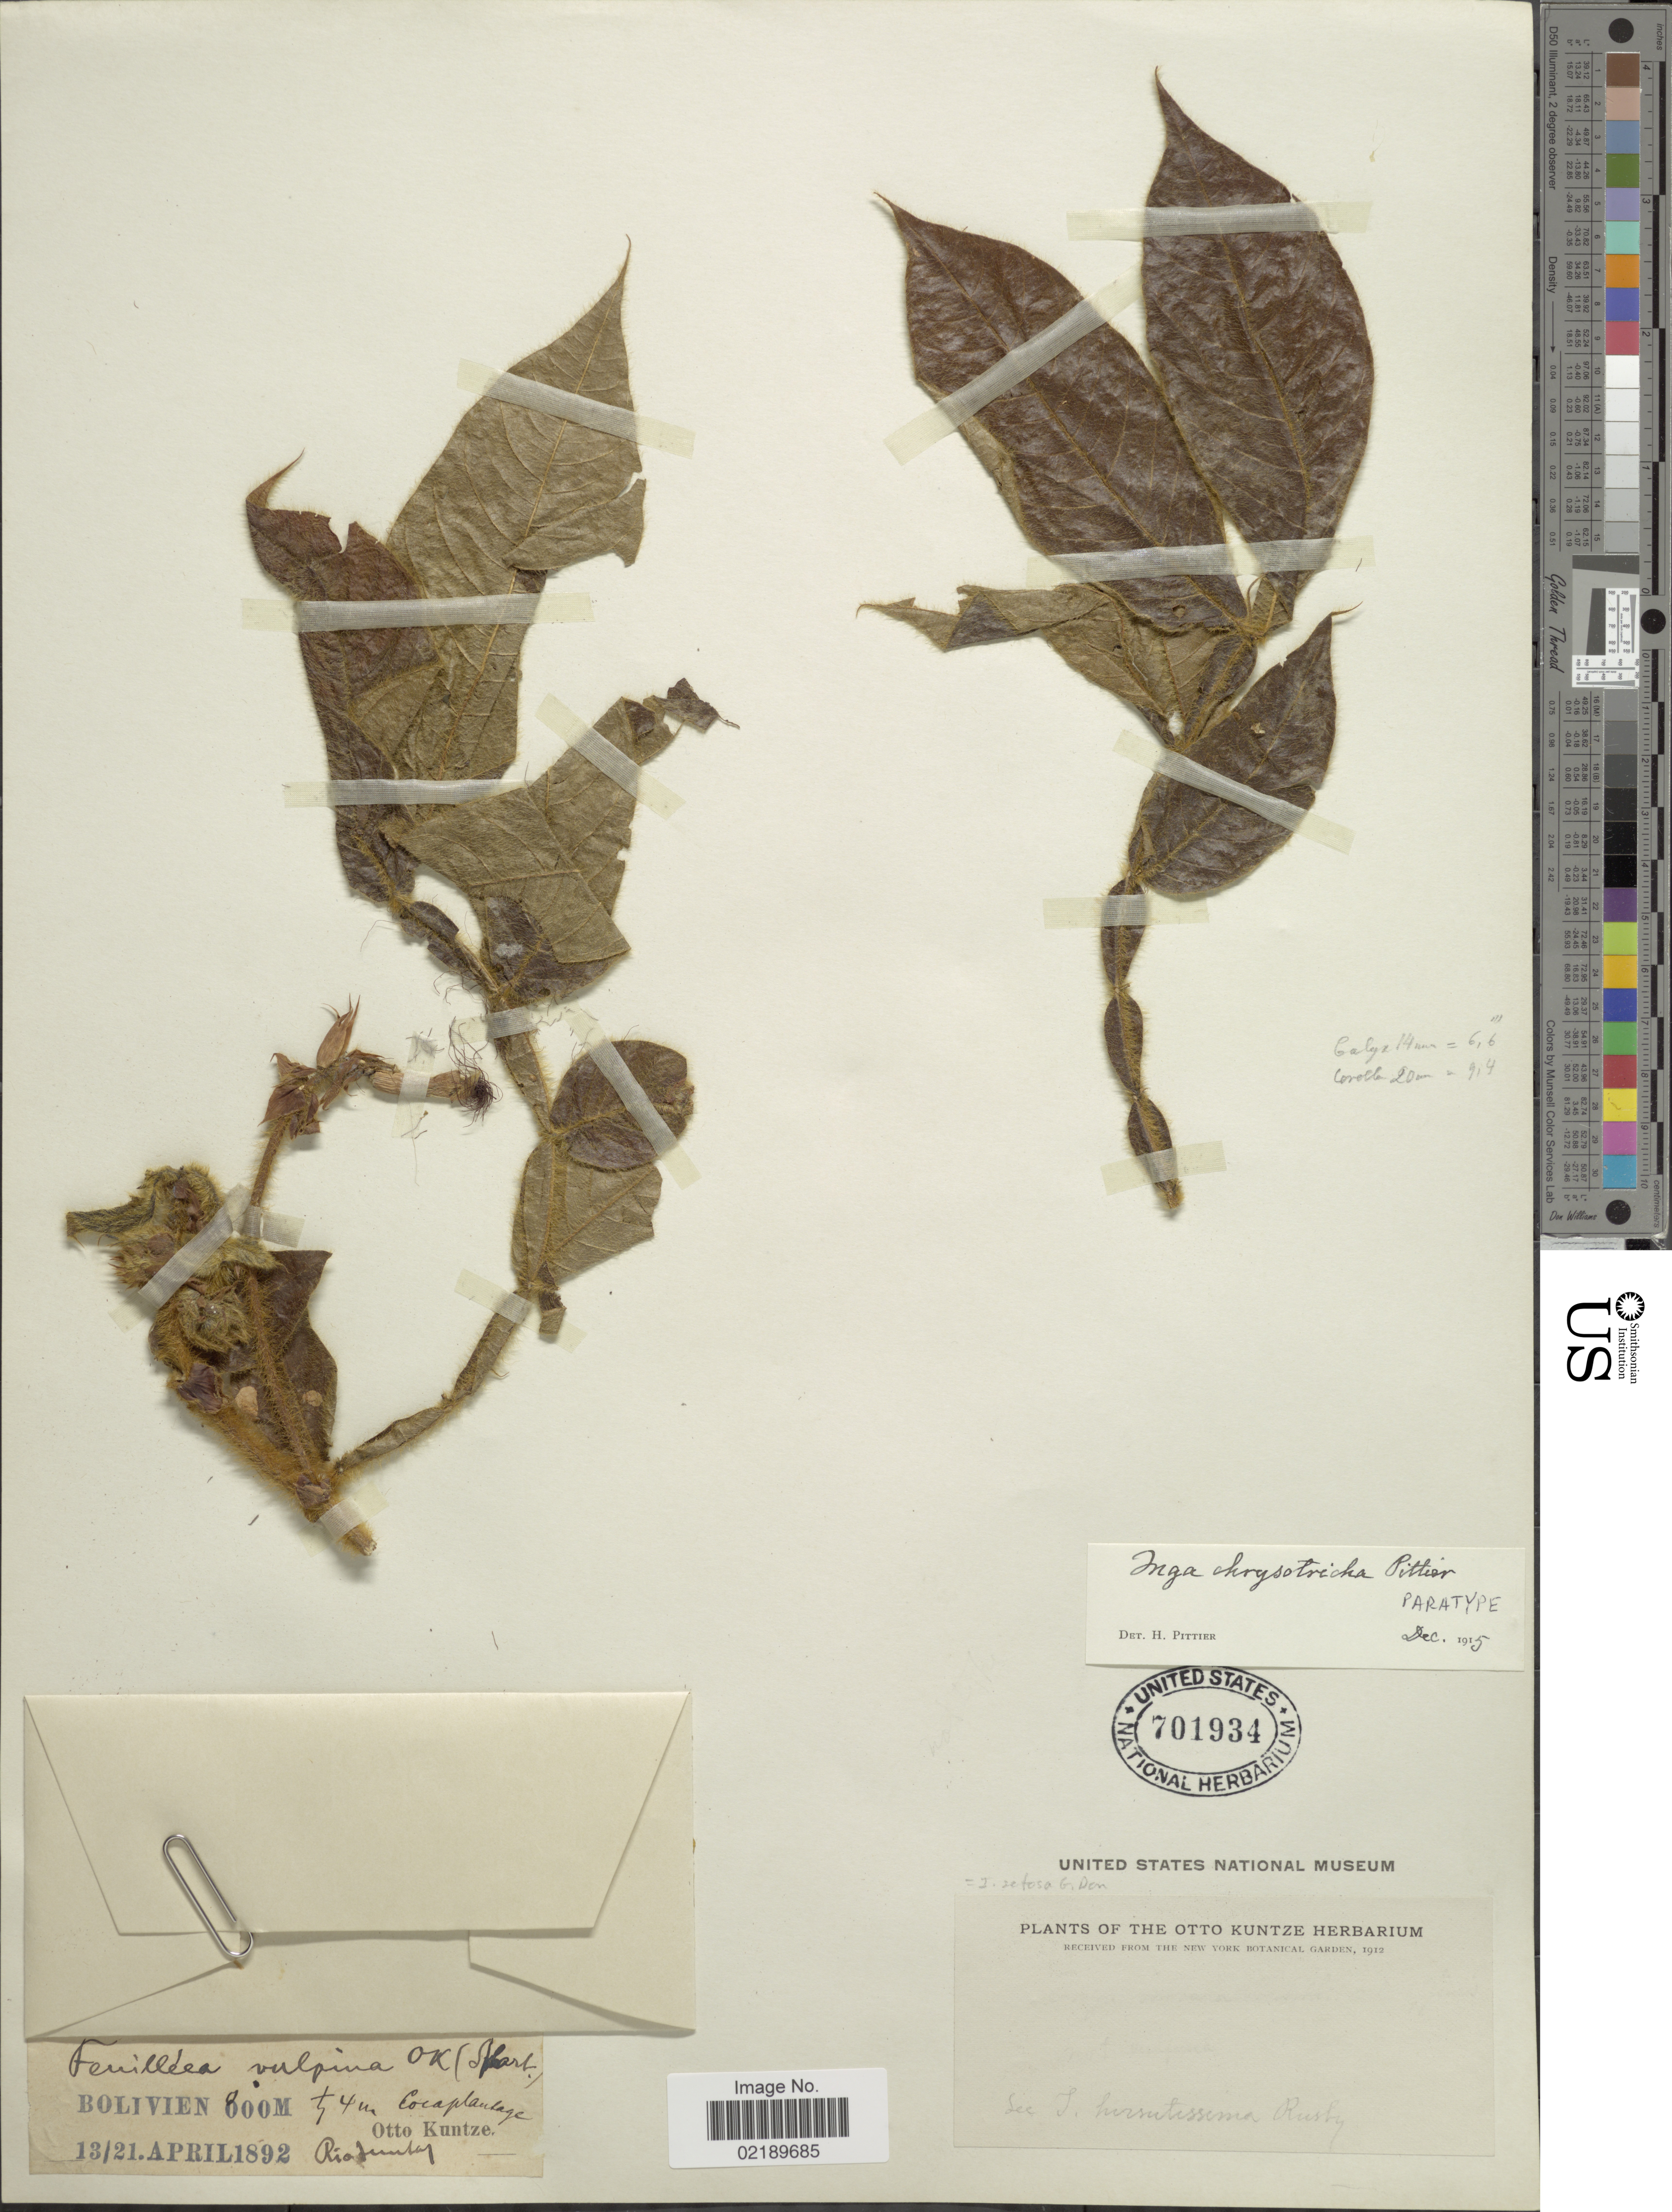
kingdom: Plantae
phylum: Tracheophyta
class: Magnoliopsida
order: Fabales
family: Fabaceae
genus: Inga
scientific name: Inga setosa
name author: G. Don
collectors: C.E.O. Kuntze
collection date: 1892-04-13/1892-04-21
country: Bolivia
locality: Bolivien, Rio Juntas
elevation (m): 800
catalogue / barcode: US 701934